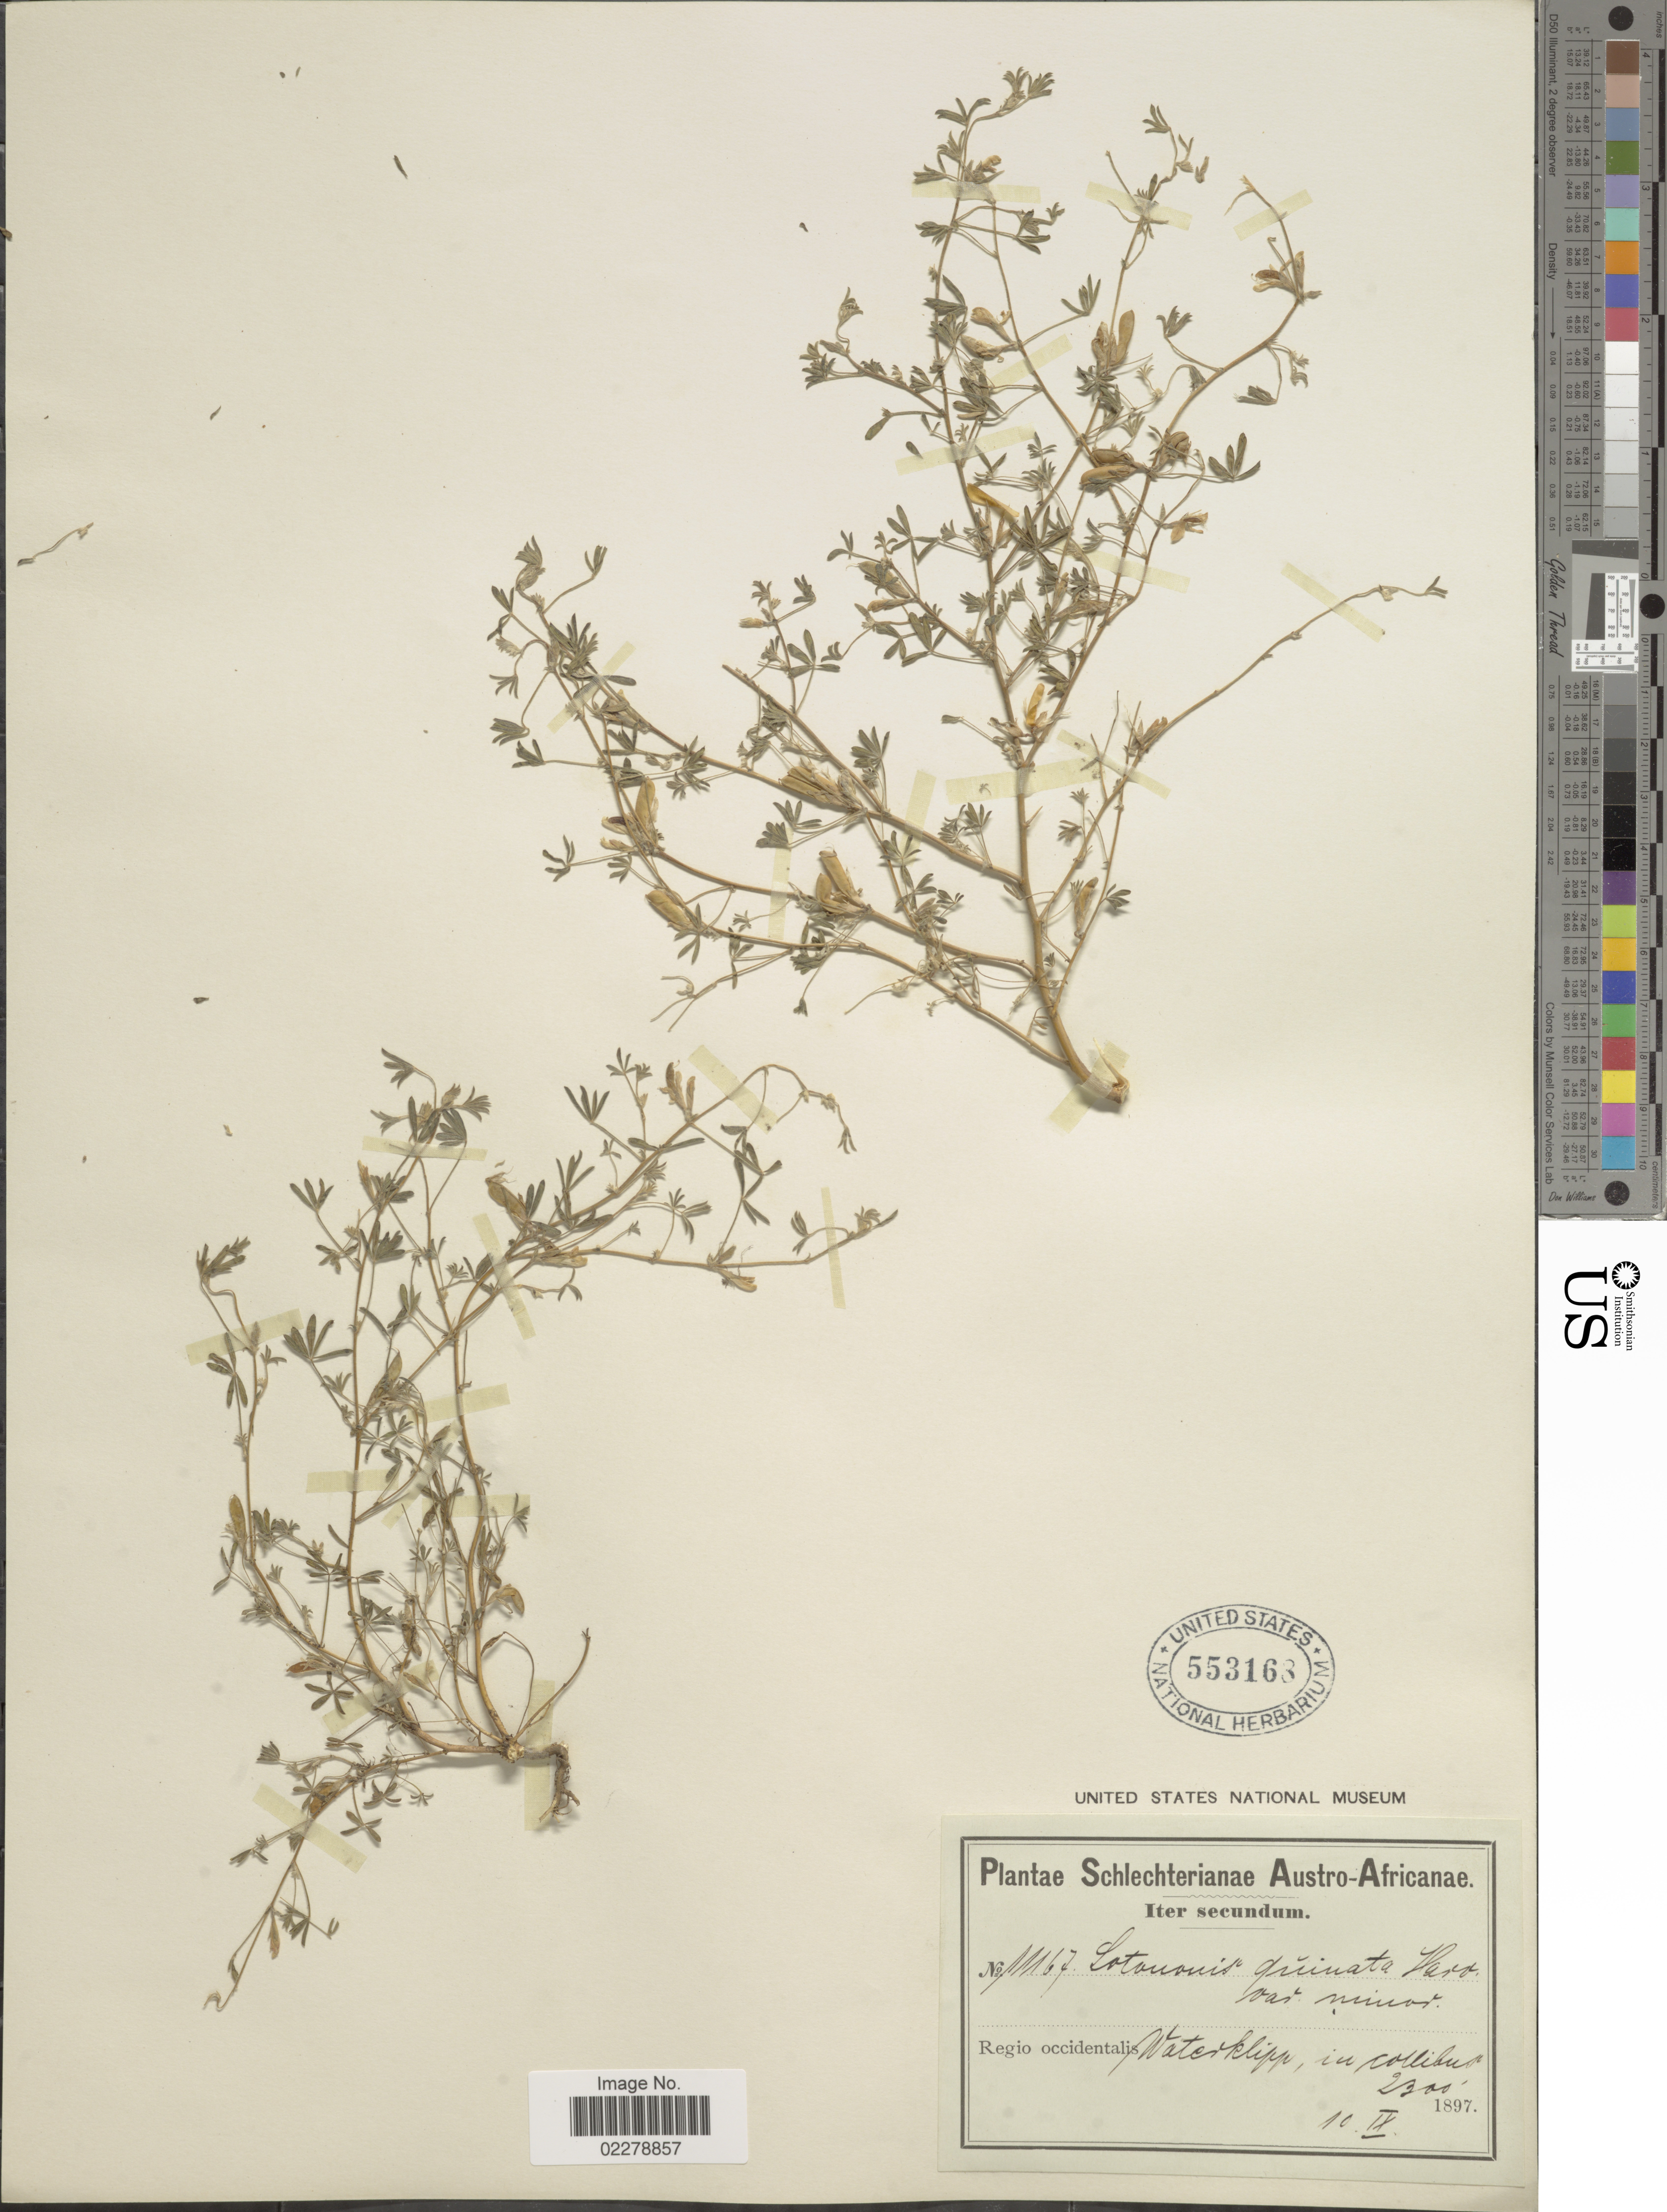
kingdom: Plantae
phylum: Tracheophyta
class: Magnoliopsida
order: Fabales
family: Fabaceae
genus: Lotononis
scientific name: Lotononis quinata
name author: Benth.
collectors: Schlechter, --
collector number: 11167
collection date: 1897-09-10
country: South Africa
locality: Austro- Africanae. Regio occidentalis, Waterklipp, in collibus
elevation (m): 701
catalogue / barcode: US 553163